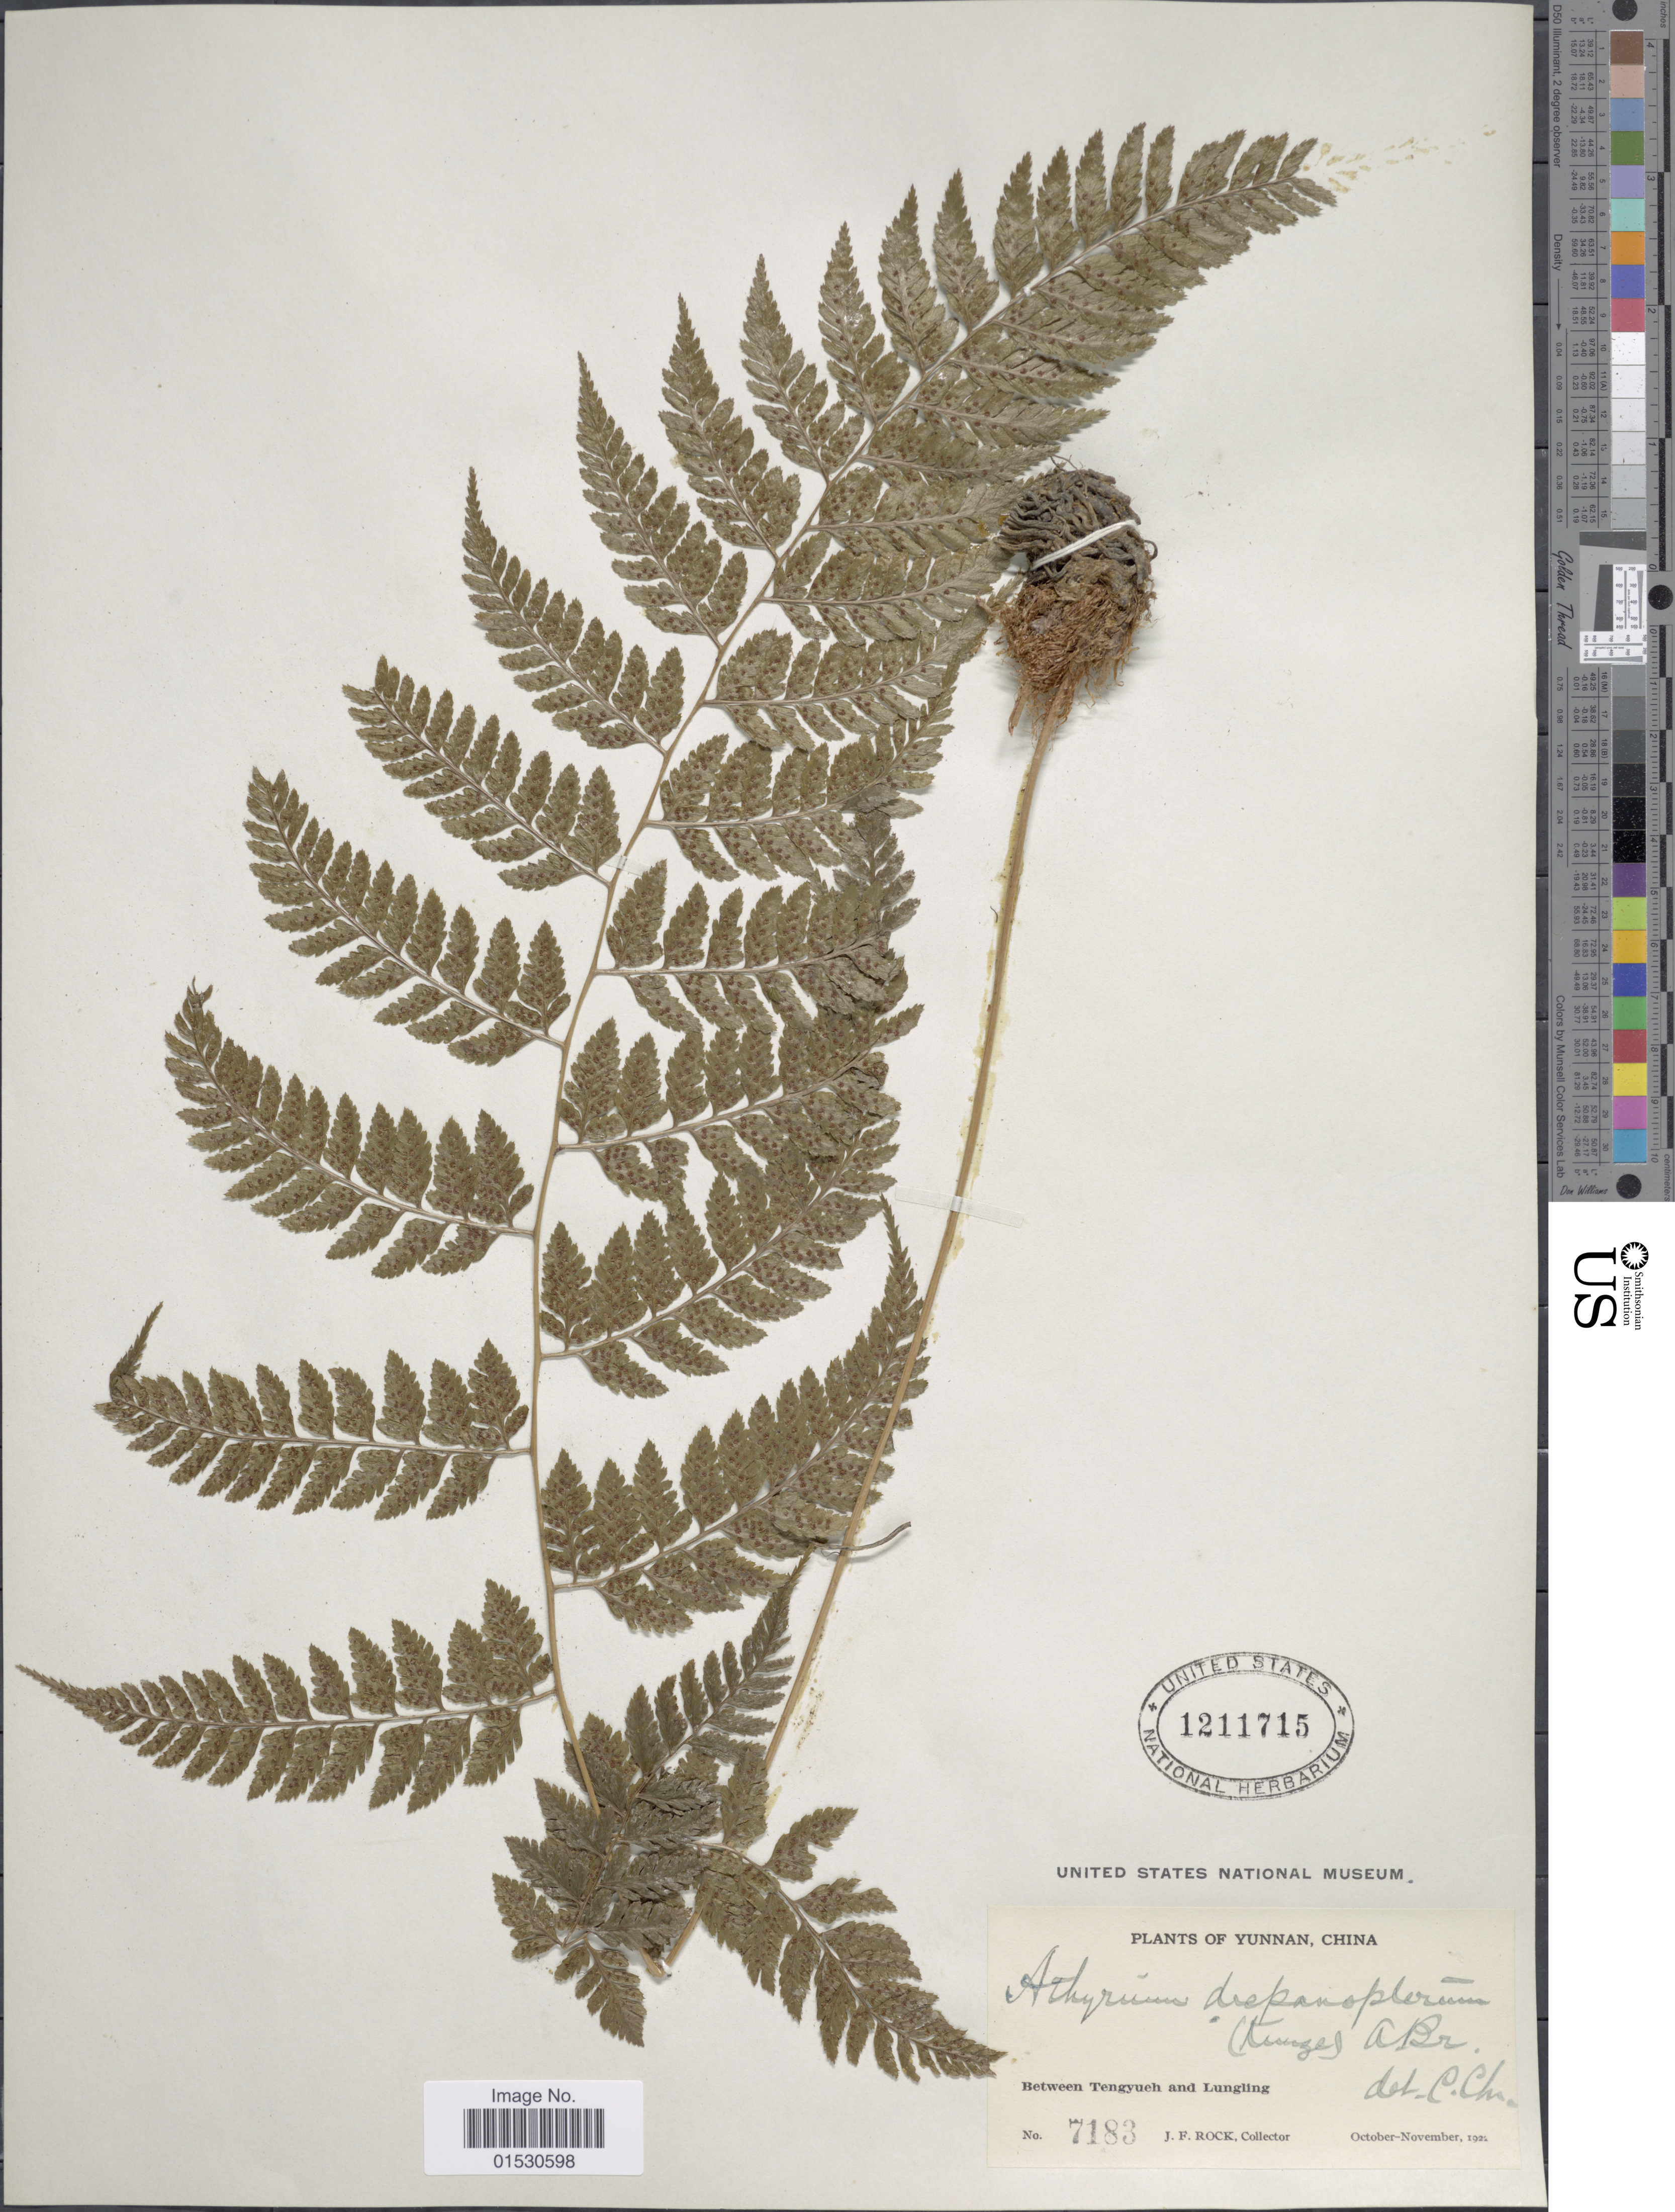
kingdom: Plantae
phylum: Tracheophyta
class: Polypodiopsida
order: Polypodiales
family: Athyriaceae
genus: Athyrium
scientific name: Athyrium drepanopterum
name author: (Kunze) A. Braun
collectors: J. Rock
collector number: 7183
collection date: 1922-10/1922-11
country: China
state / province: Yunnan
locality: Between Tengyueh and Lungling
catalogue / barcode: US 1211715